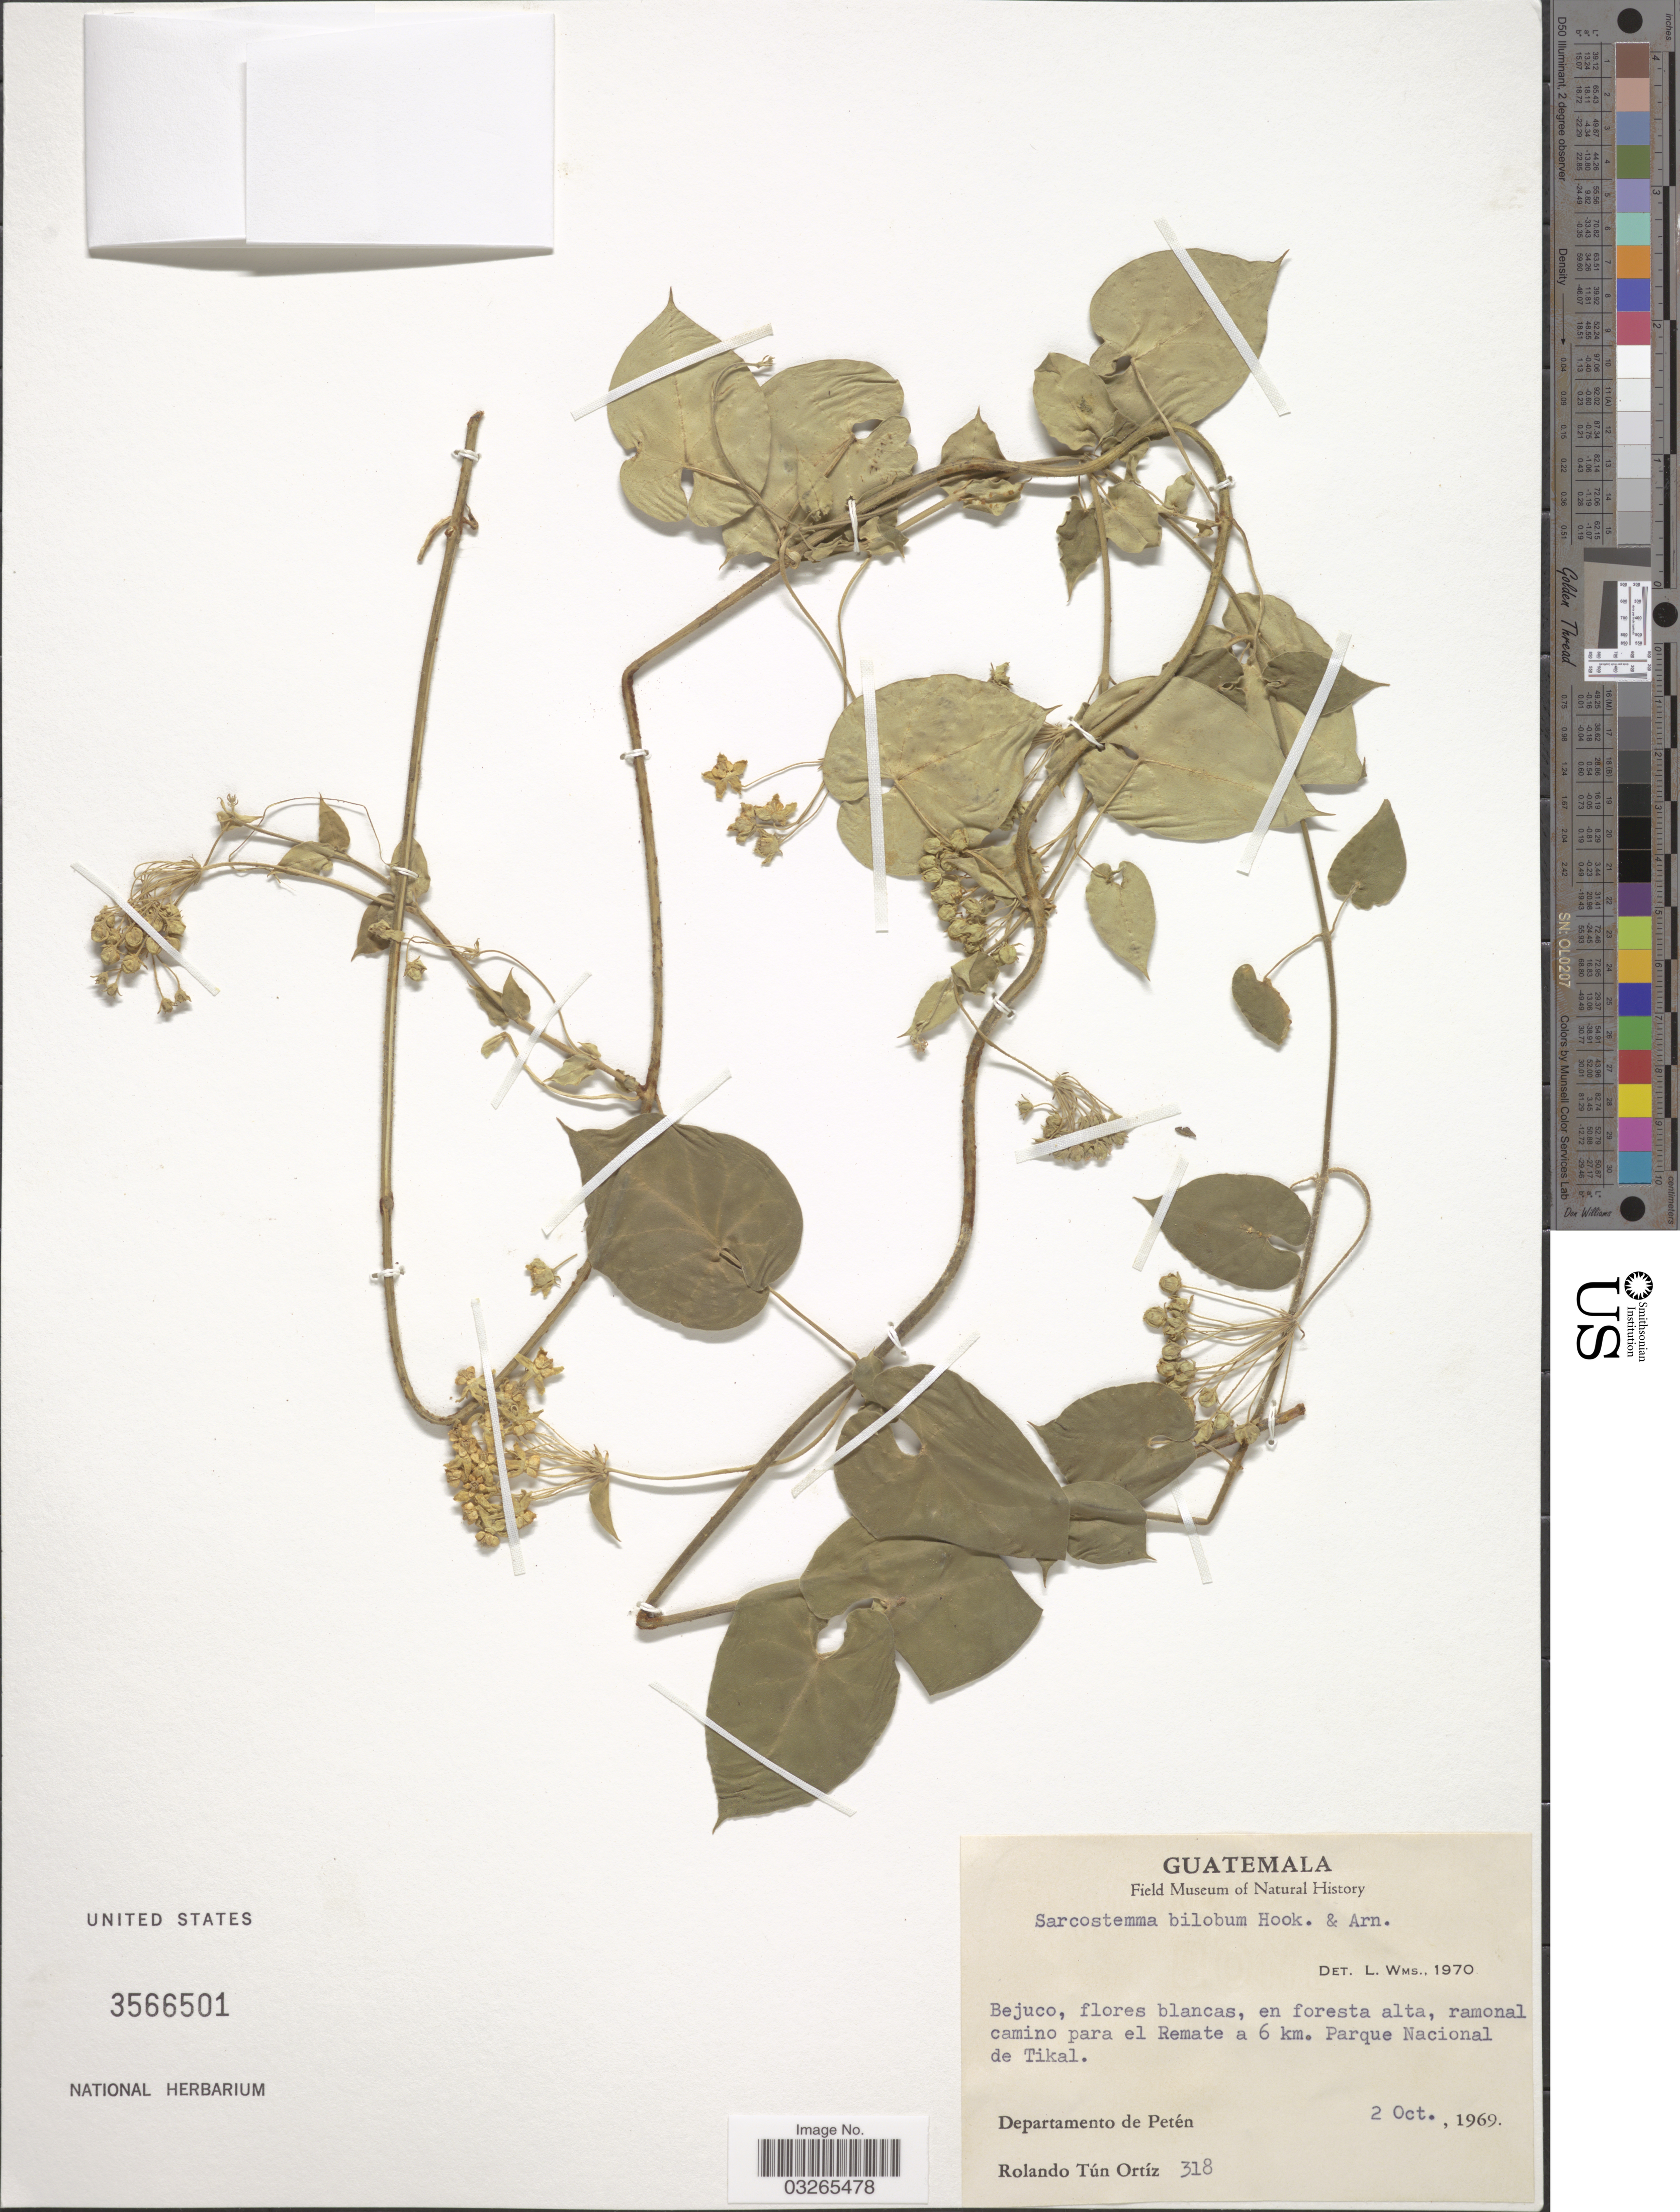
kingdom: Plantae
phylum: Tracheophyta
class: Magnoliopsida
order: Gentianales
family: Apocynaceae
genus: Sarcostemma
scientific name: Sarcostemma bilobum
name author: Hook. & Arn.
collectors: R. T. Ortíz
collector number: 318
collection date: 1969-10-02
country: Guatemala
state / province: El Petén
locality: Ramonal camino para el Remate a 6 km. Parque Nacional de Tikal. Departamento de Petén.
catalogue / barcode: US 3566501